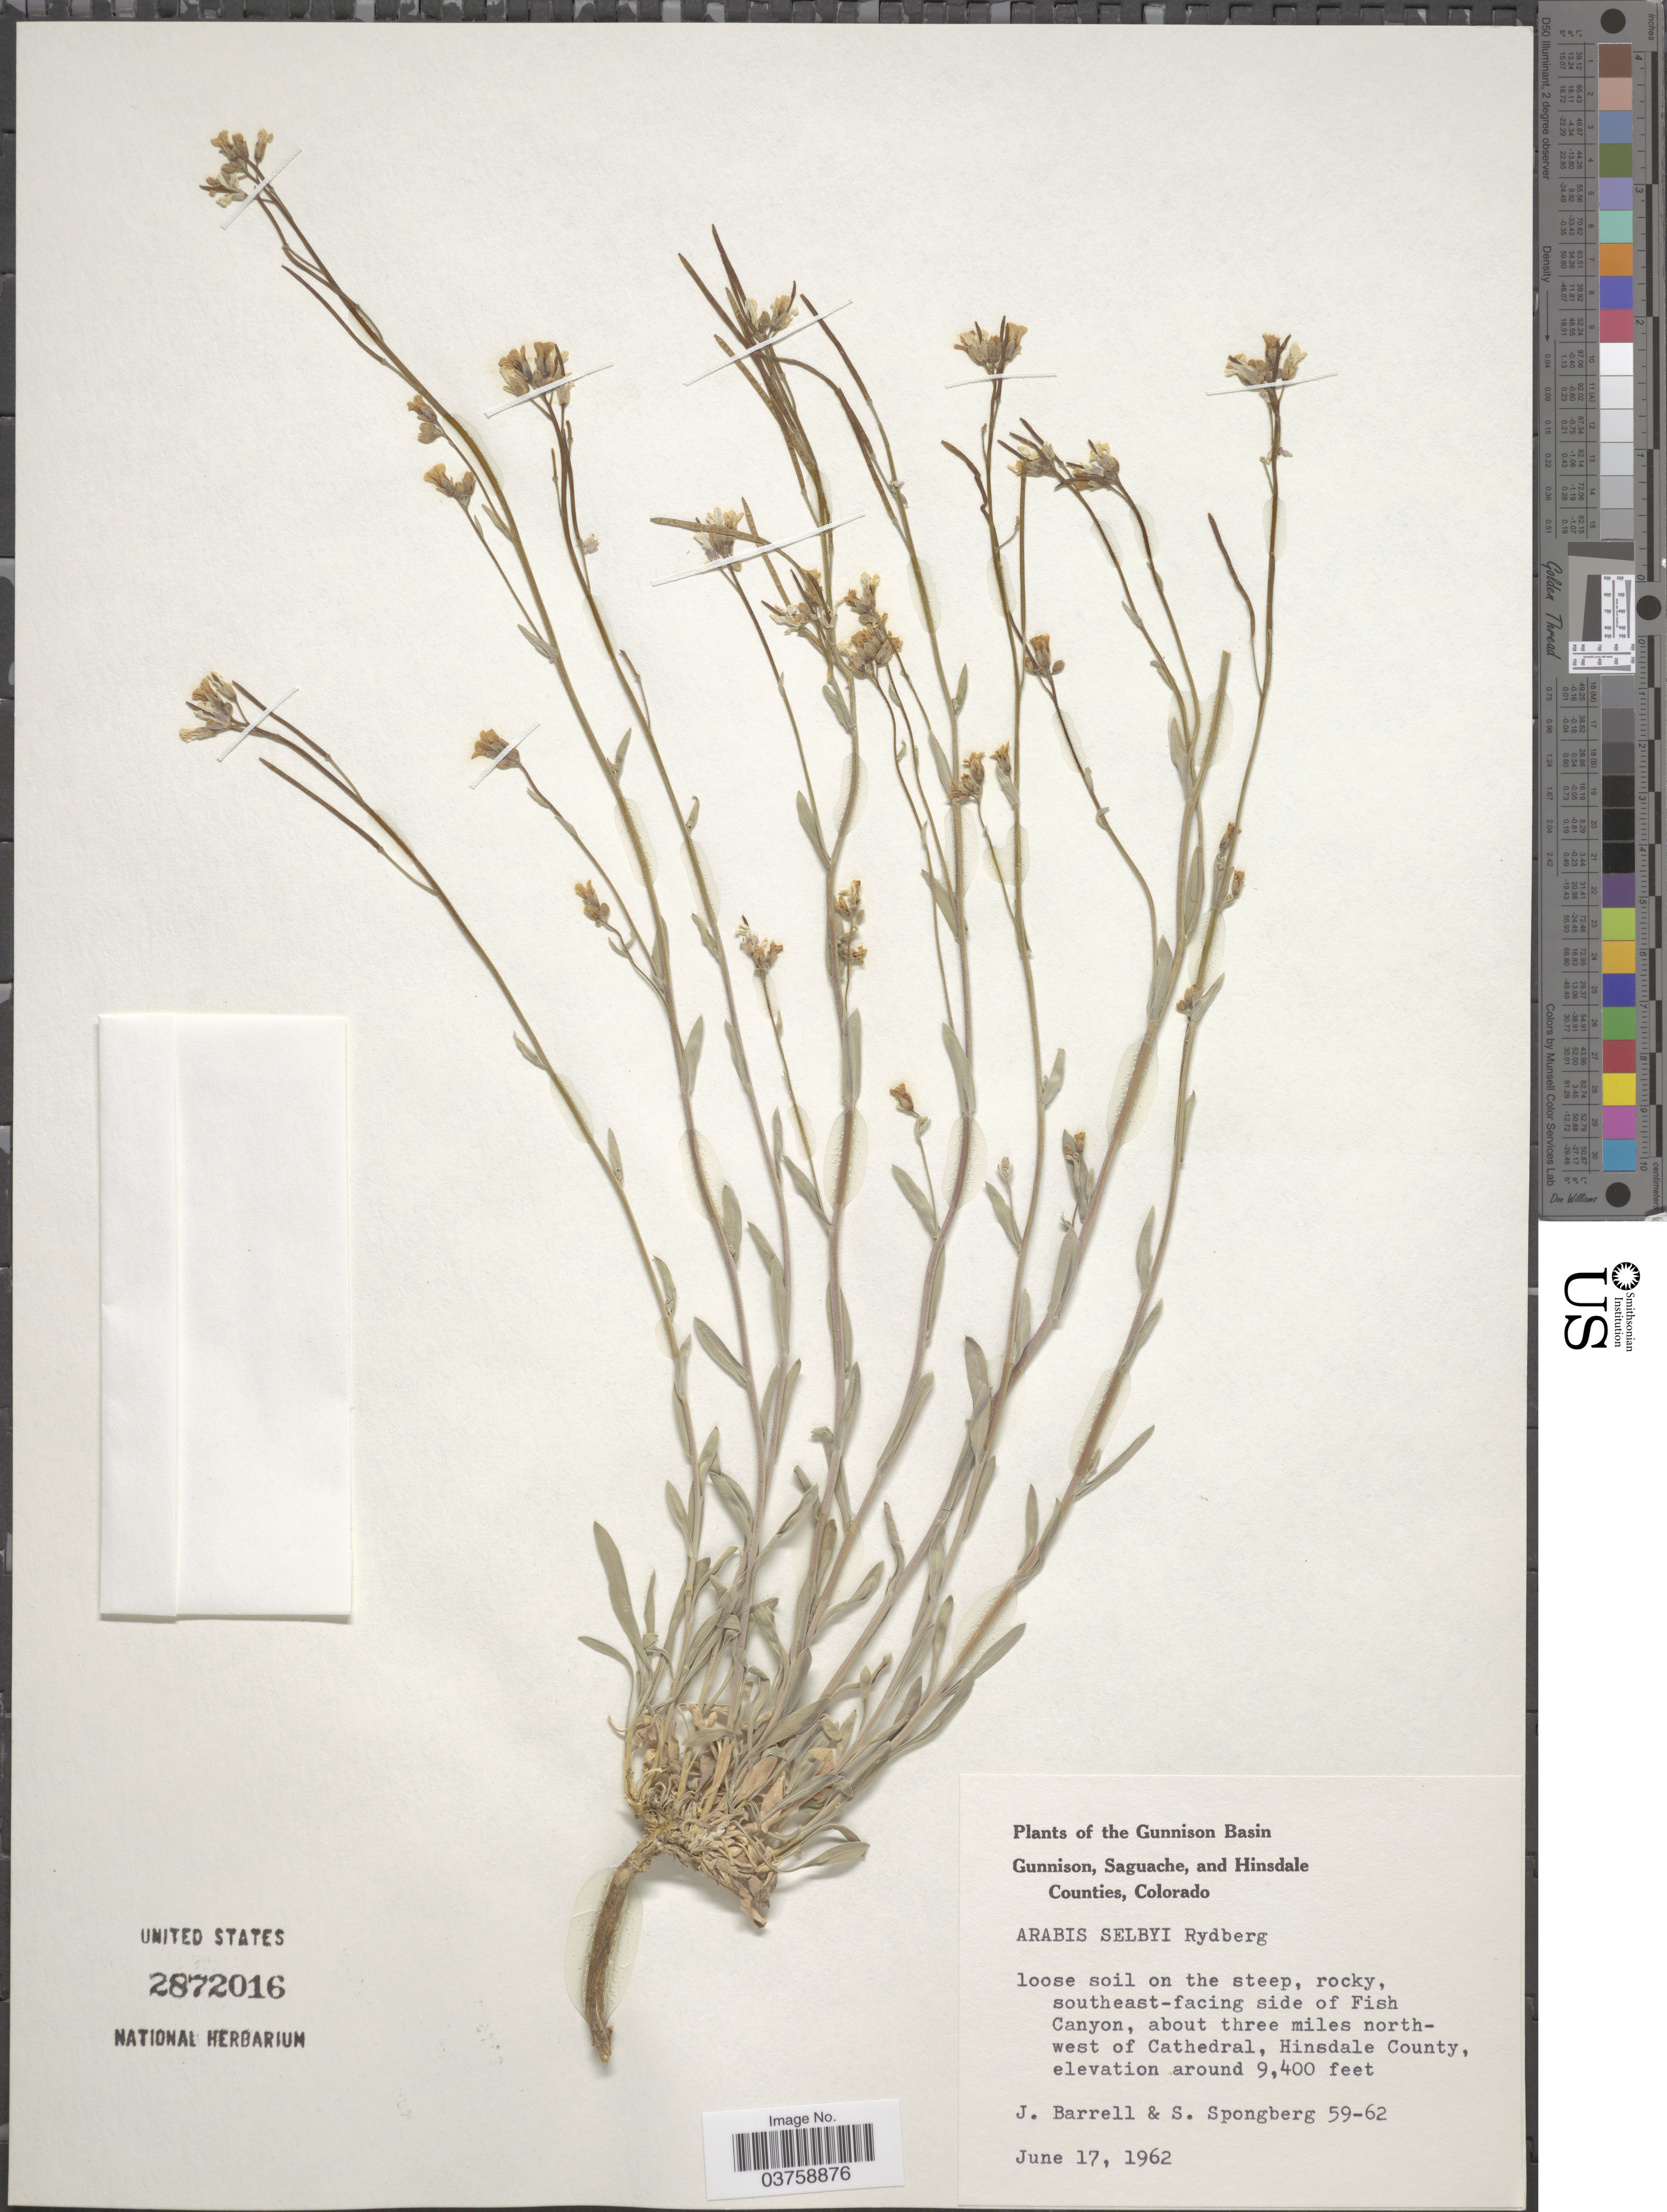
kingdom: Plantae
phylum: Tracheophyta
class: Magnoliopsida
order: Brassicales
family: Brassicaceae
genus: Arabis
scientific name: Arabis selbyi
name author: Rydb.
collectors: J. Barrell & S. A.Spongberg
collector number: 59-62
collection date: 1962-06-17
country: United States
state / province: Colorado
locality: The Gunnison Basin. Rocky southeast-facing side of Fish Canyon, about three miles north-west of Cathedral, Hinsdale County.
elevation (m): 2865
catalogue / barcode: US 2872016